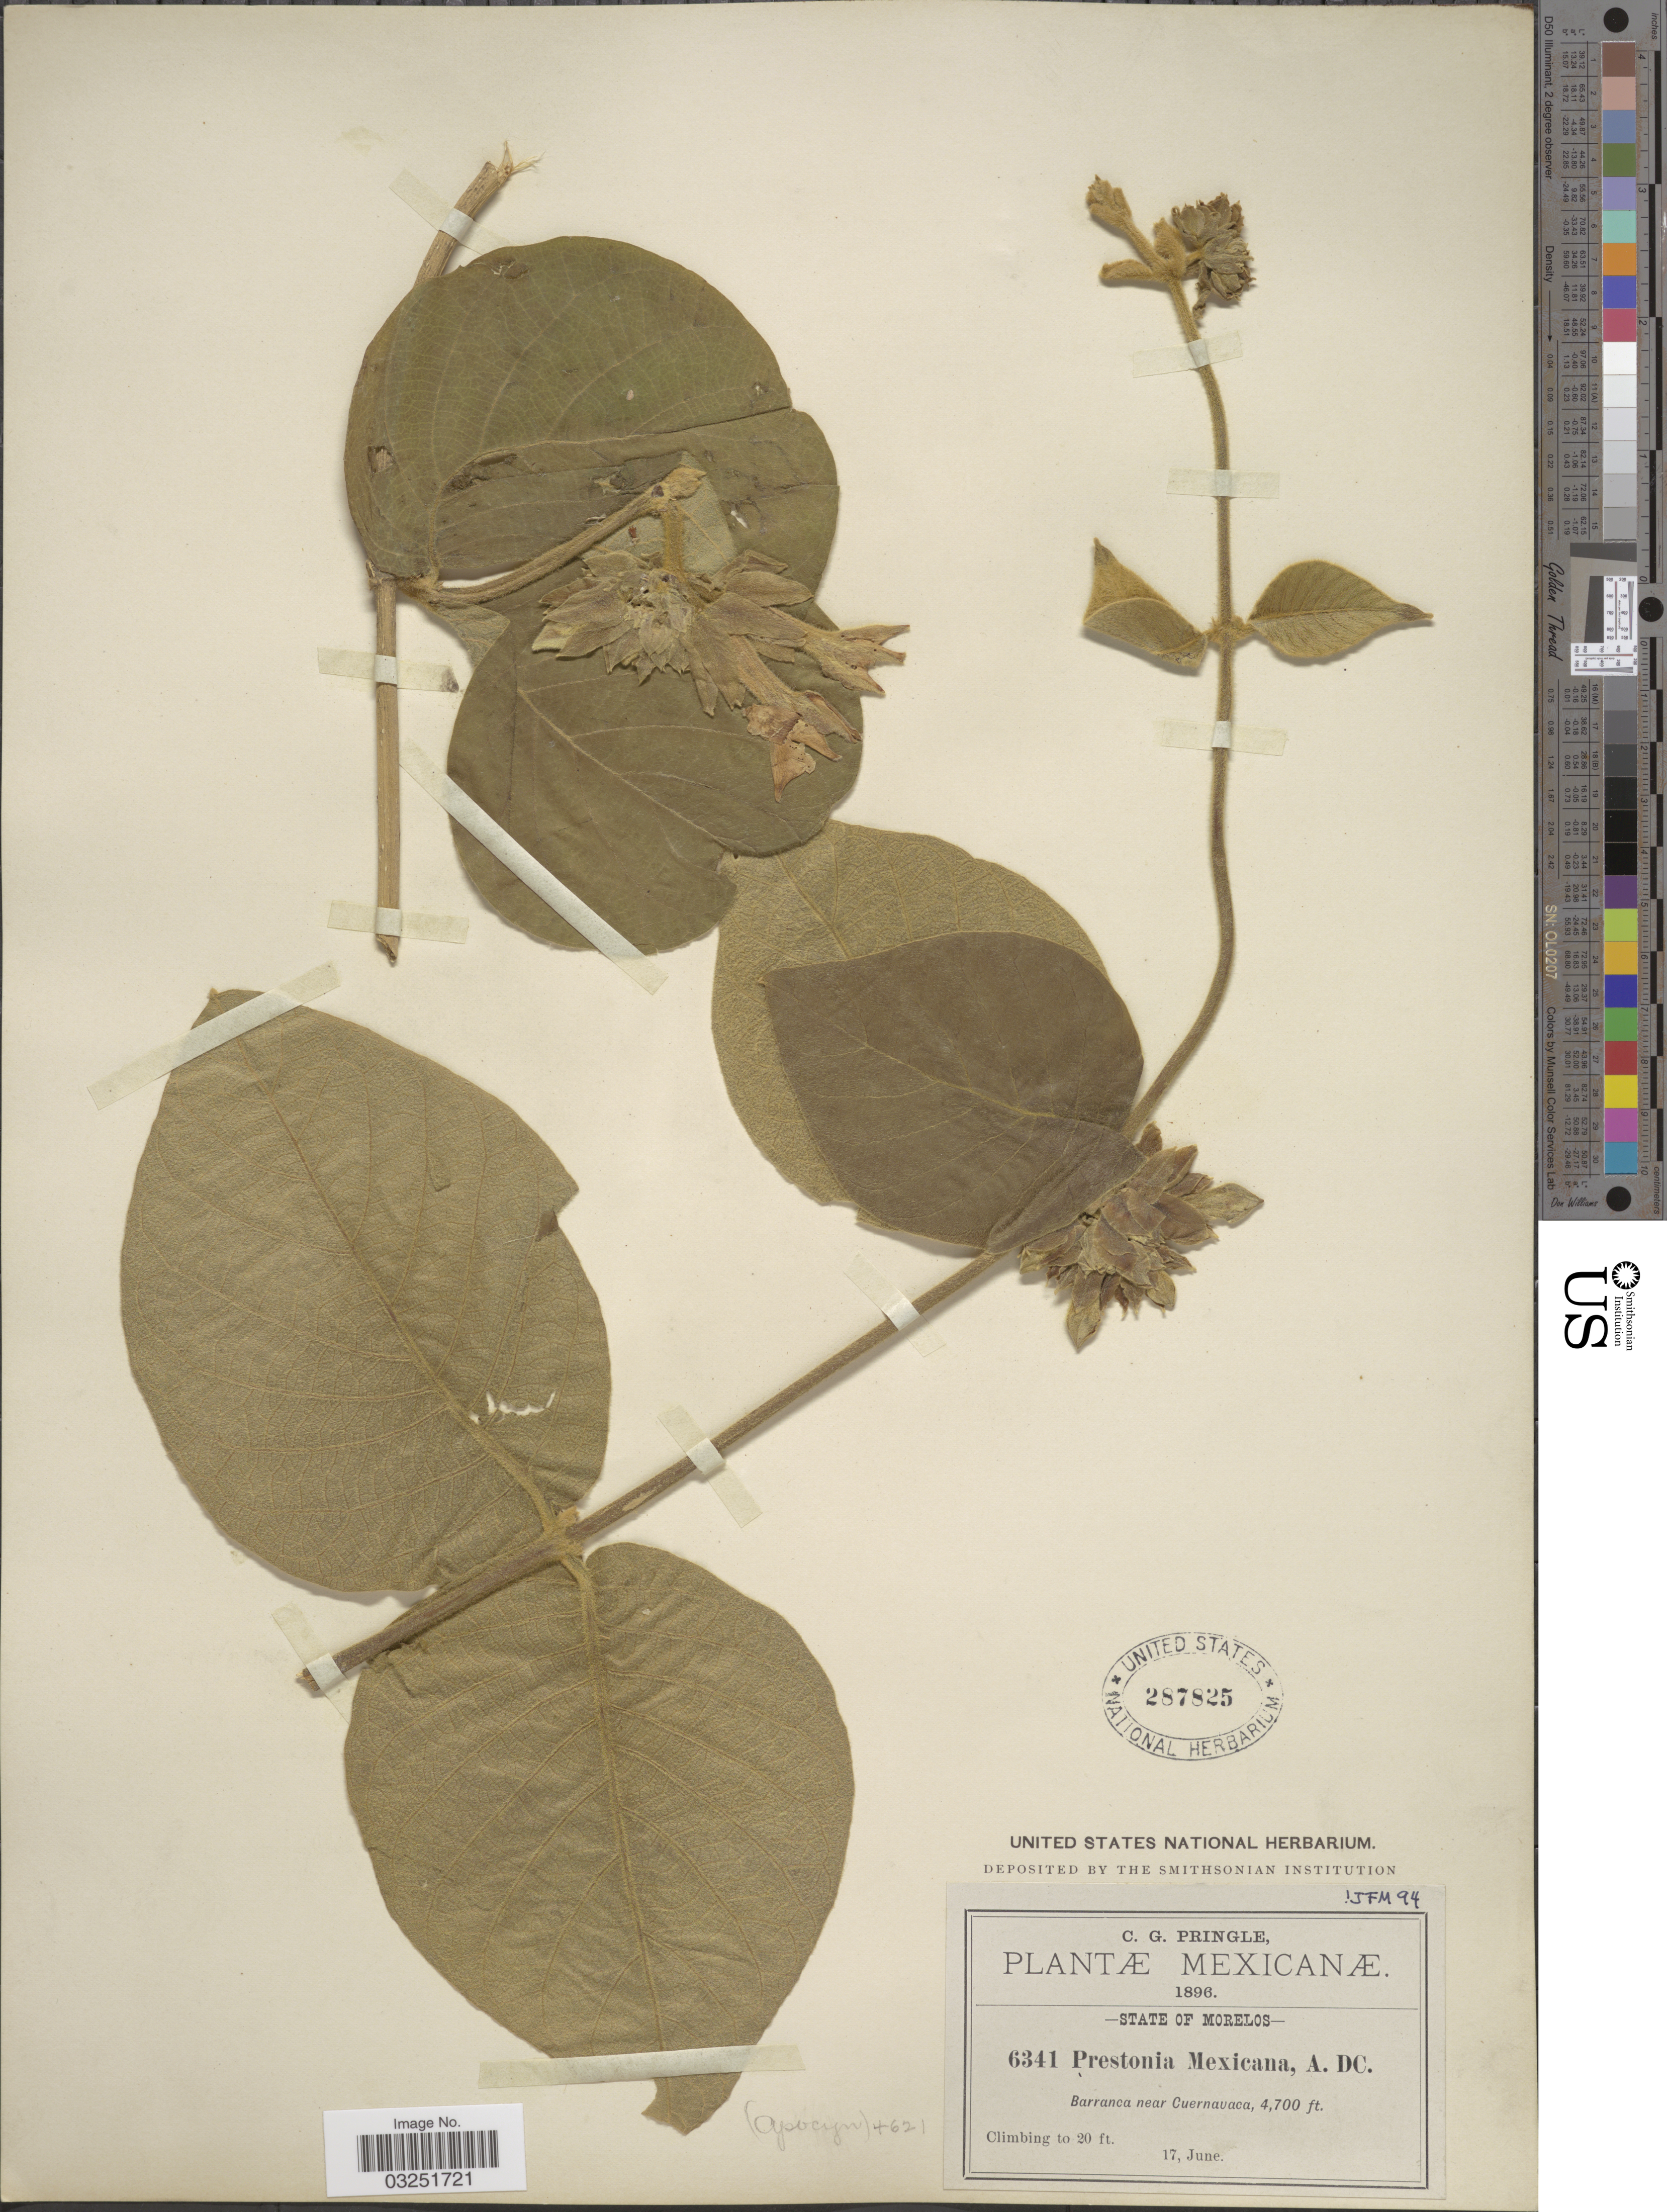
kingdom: Plantae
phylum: Tracheophyta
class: Magnoliopsida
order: Gentianales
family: Apocynaceae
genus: Prestonia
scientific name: Prestonia mexicana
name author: DC.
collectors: C. G. Pringle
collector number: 6341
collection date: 1896-06-17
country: Mexico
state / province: Morelos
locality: State of Morelos, Barranca near Cuernavaca.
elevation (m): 1433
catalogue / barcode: US 287825